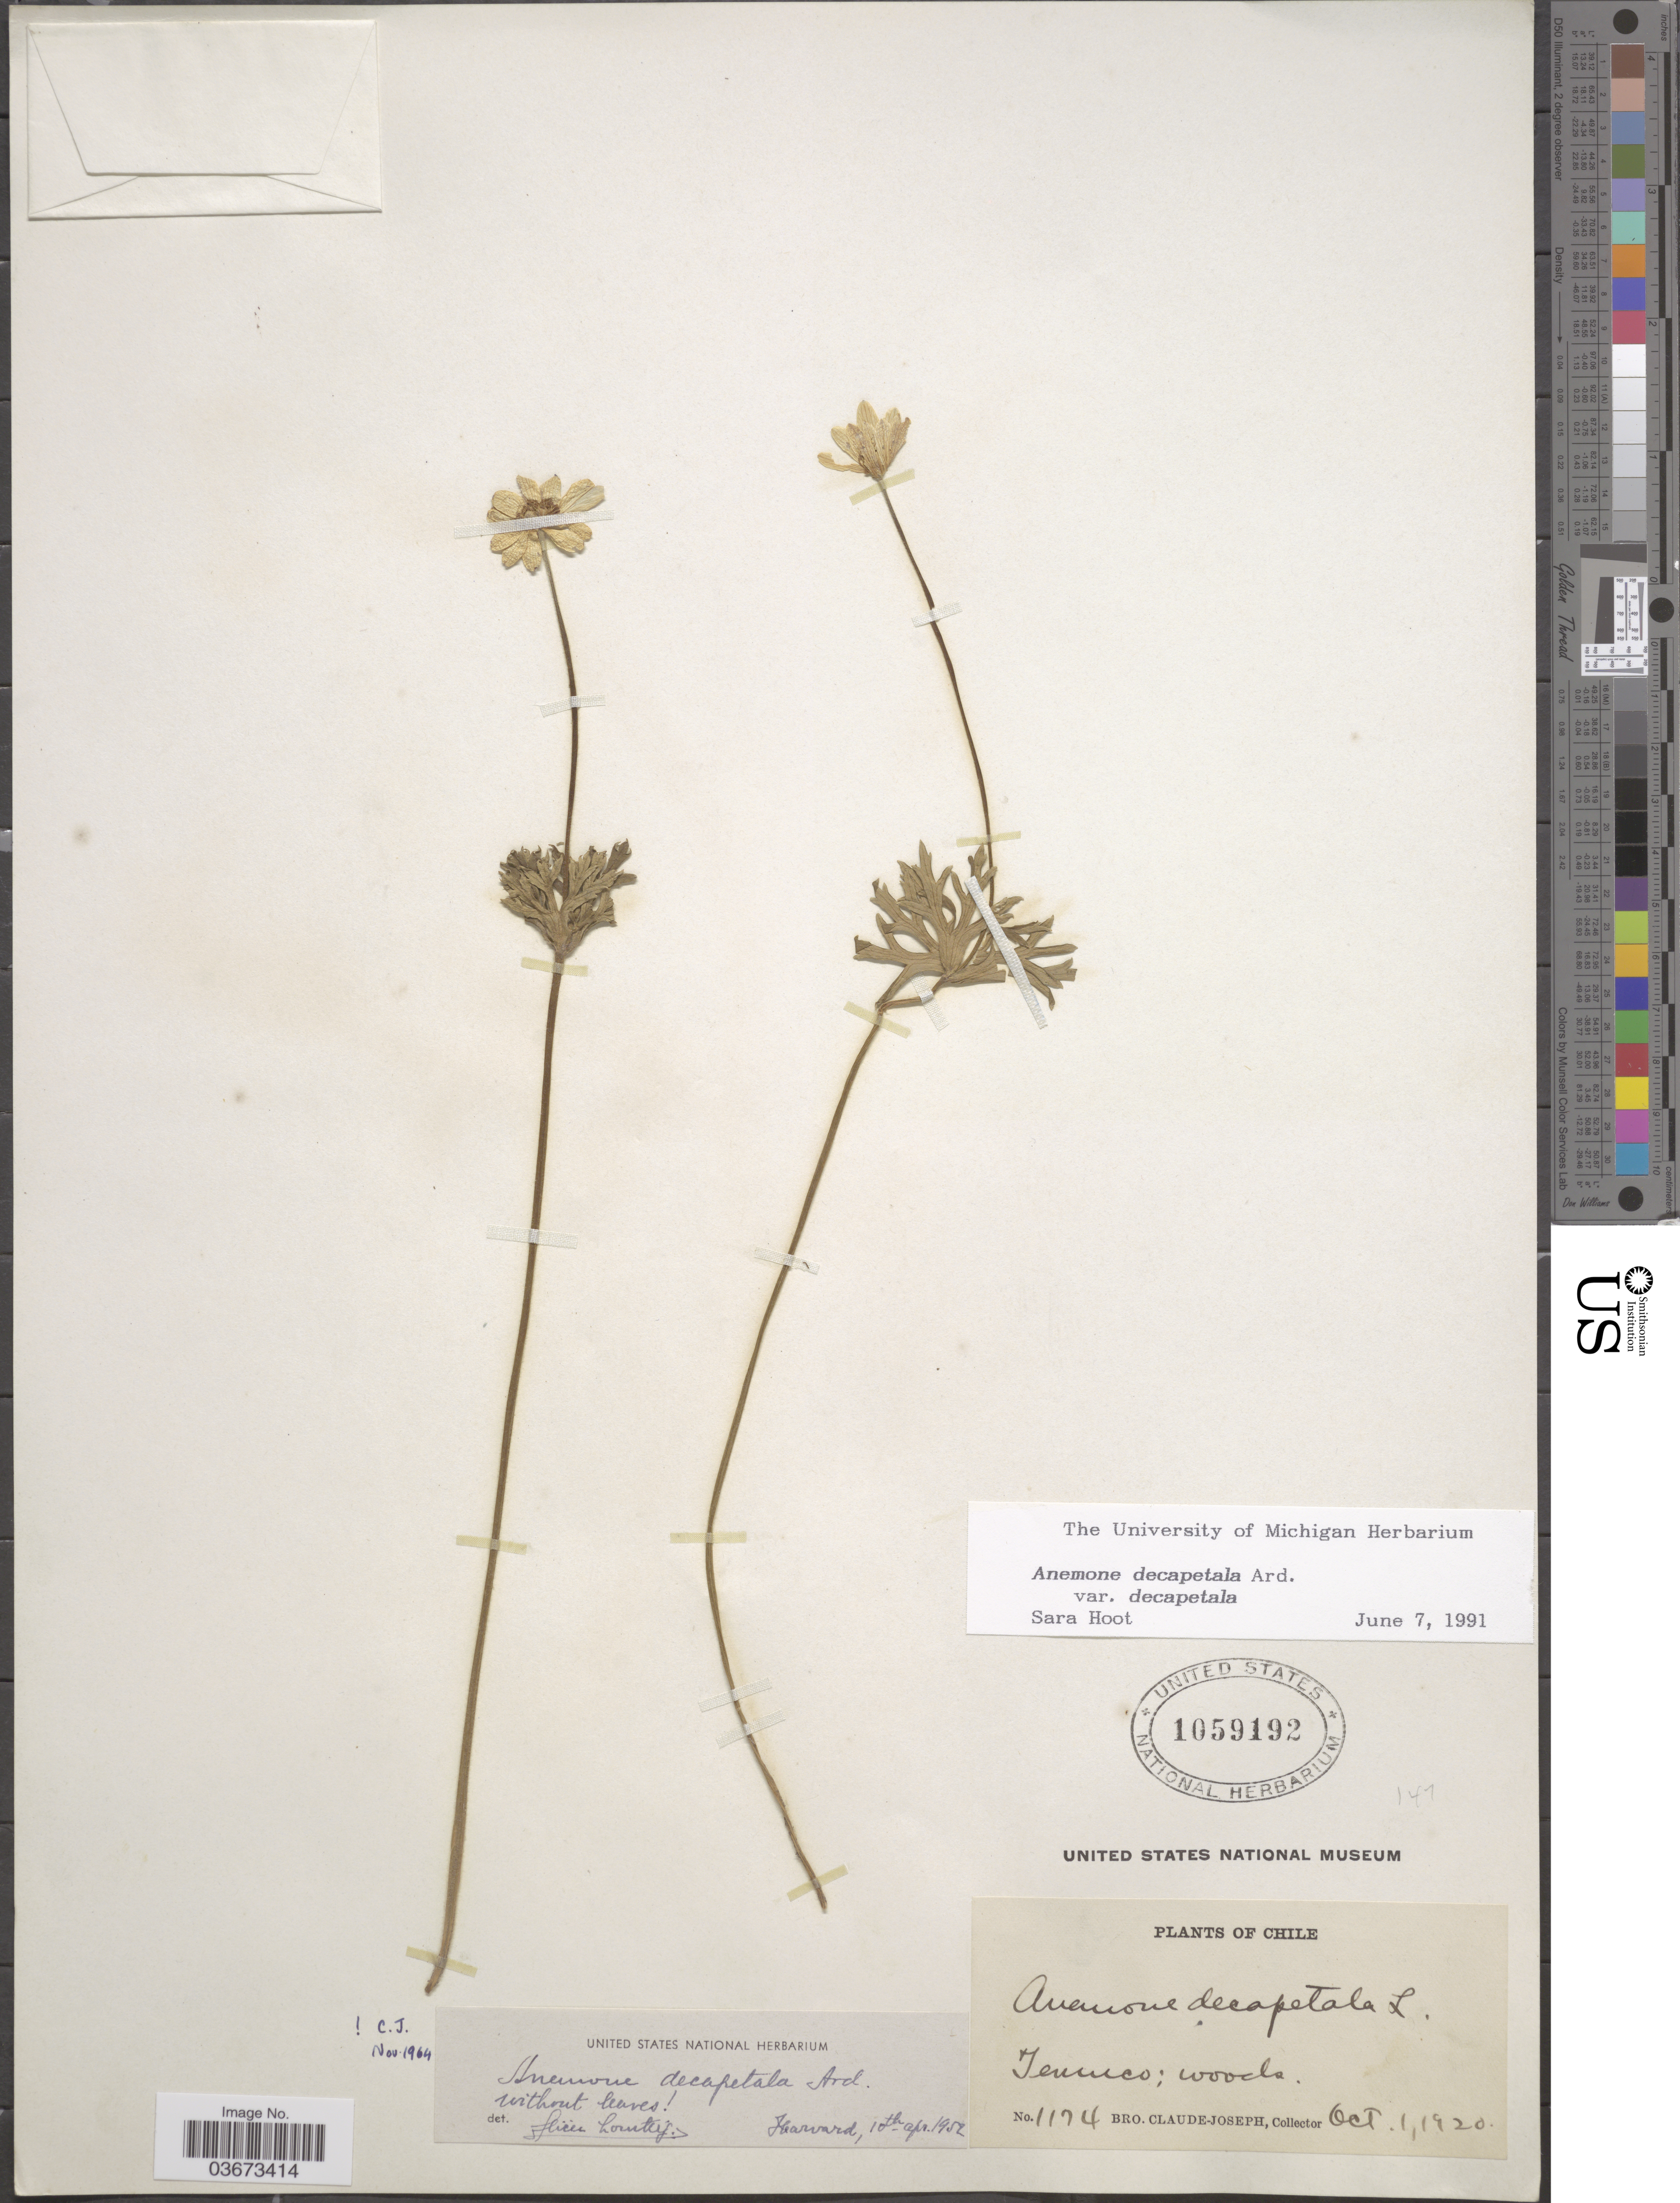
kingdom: Plantae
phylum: Tracheophyta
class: Magnoliopsida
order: Ranunculales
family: Ranunculaceae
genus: Anemone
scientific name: Anemone decapetala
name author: (Kuhlm.) Ard.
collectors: Bro. Claude-Joseph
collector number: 1174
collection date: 1920-10-01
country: Chile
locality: Temuco.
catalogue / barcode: US 1059192